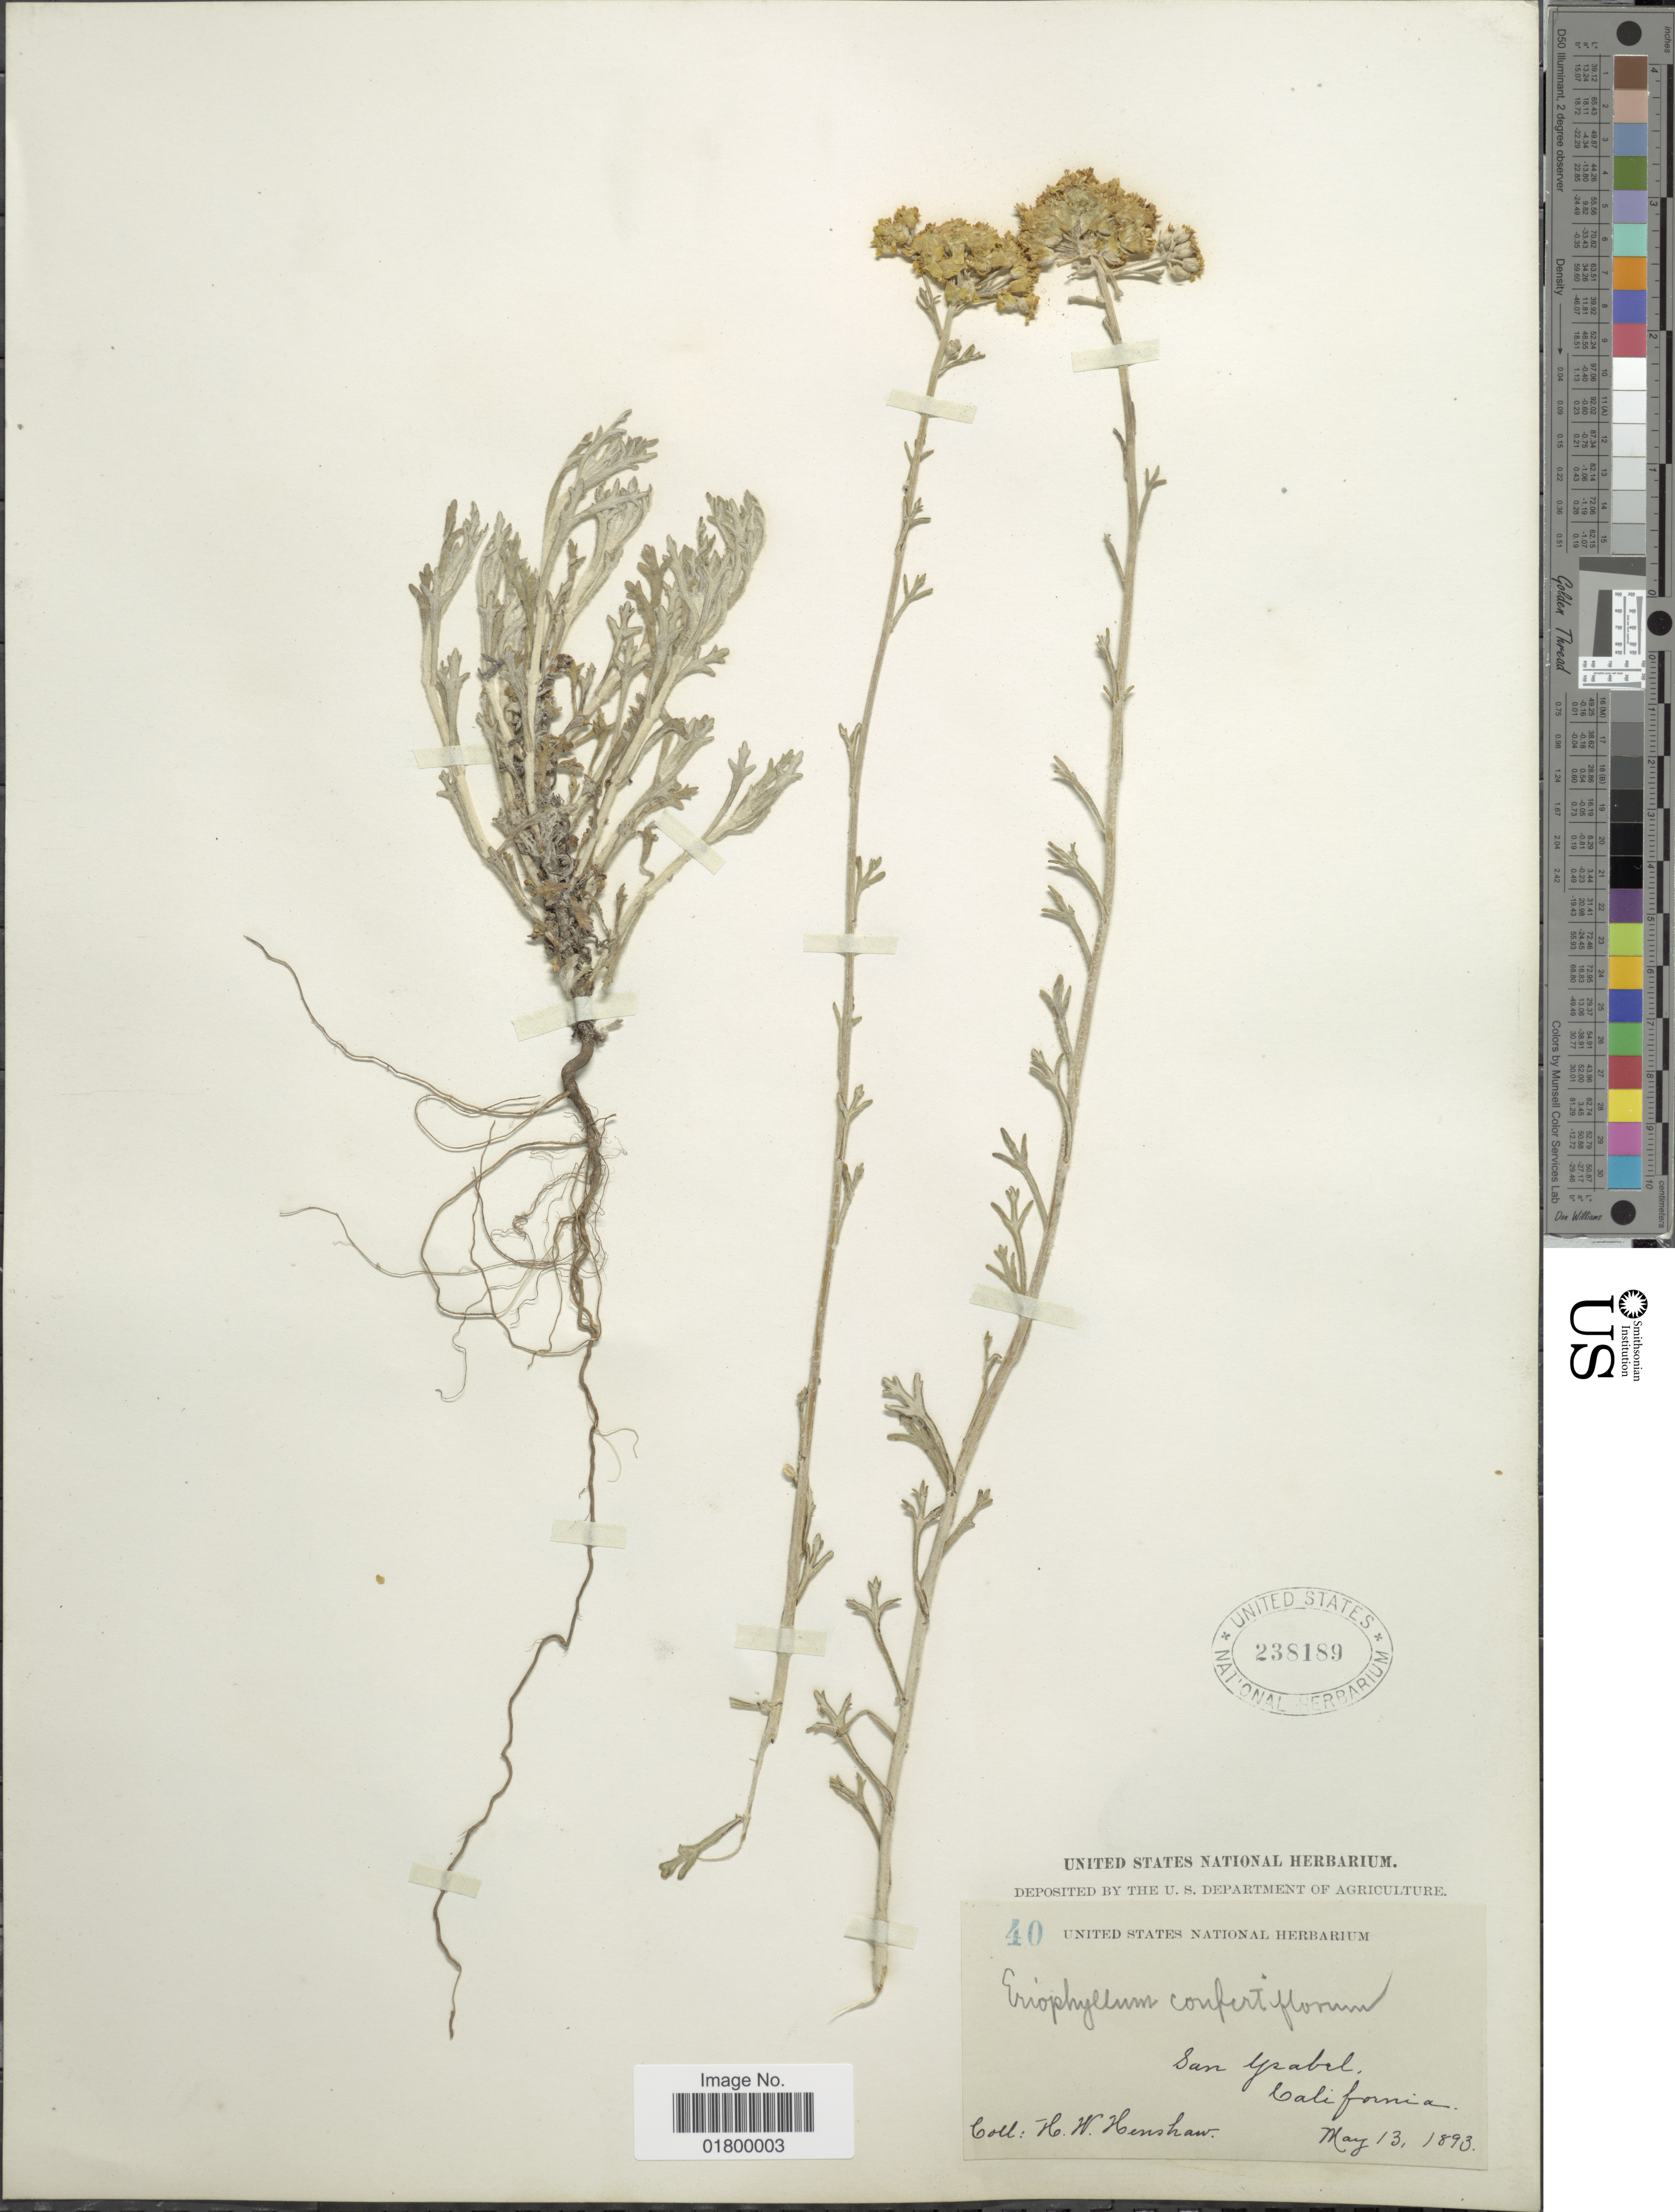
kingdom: Plantae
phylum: Tracheophyta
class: Magnoliopsida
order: Asterales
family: Asteraceae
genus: Eriophyllum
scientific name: Eriophyllum confertiflorum var. tridactylum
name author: (Rydb.) Munz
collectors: H. Henshaw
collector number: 40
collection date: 1893-05-13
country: United States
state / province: California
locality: San Ysabel, California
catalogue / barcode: US 238189